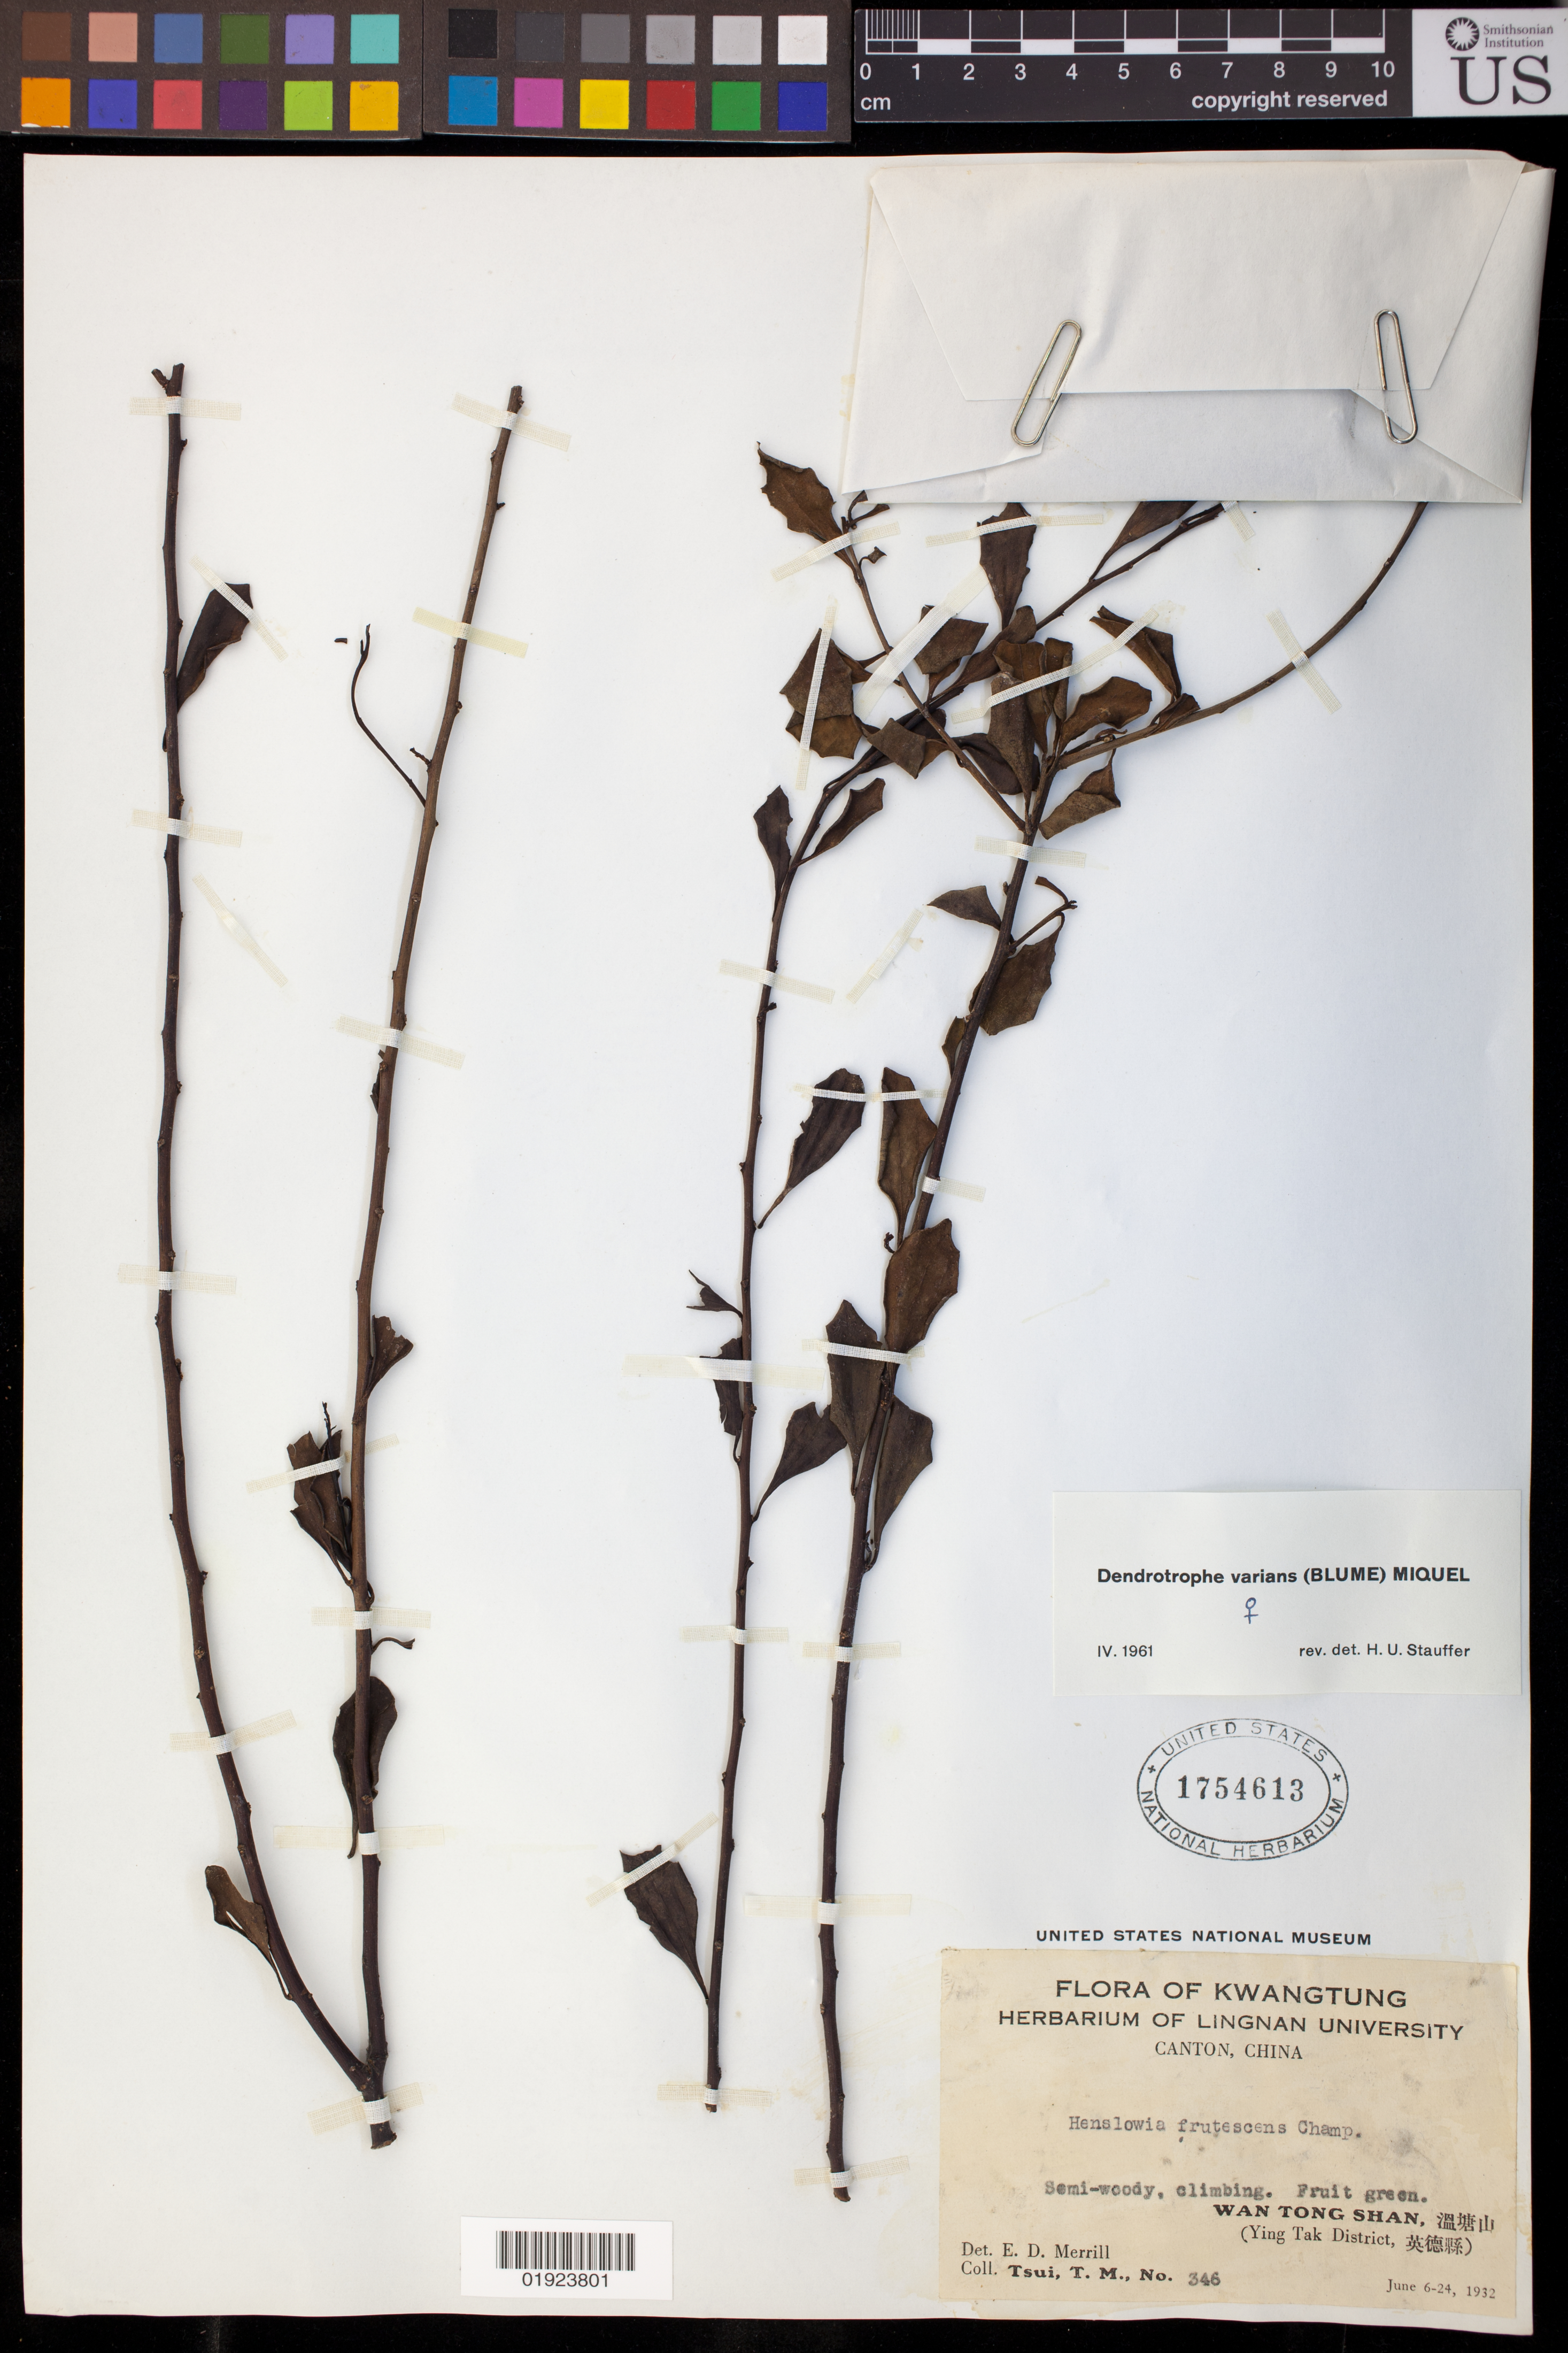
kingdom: Plantae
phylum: Tracheophyta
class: Magnoliopsida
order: Santalales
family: Amphorogynaceae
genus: Dendrotrophe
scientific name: Dendrotrophe varians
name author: (Blume) Miq.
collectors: T. Tsui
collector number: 346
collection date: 1932-06-06/1932-06-24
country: China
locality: Wan Tong Shan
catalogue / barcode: US 1754613